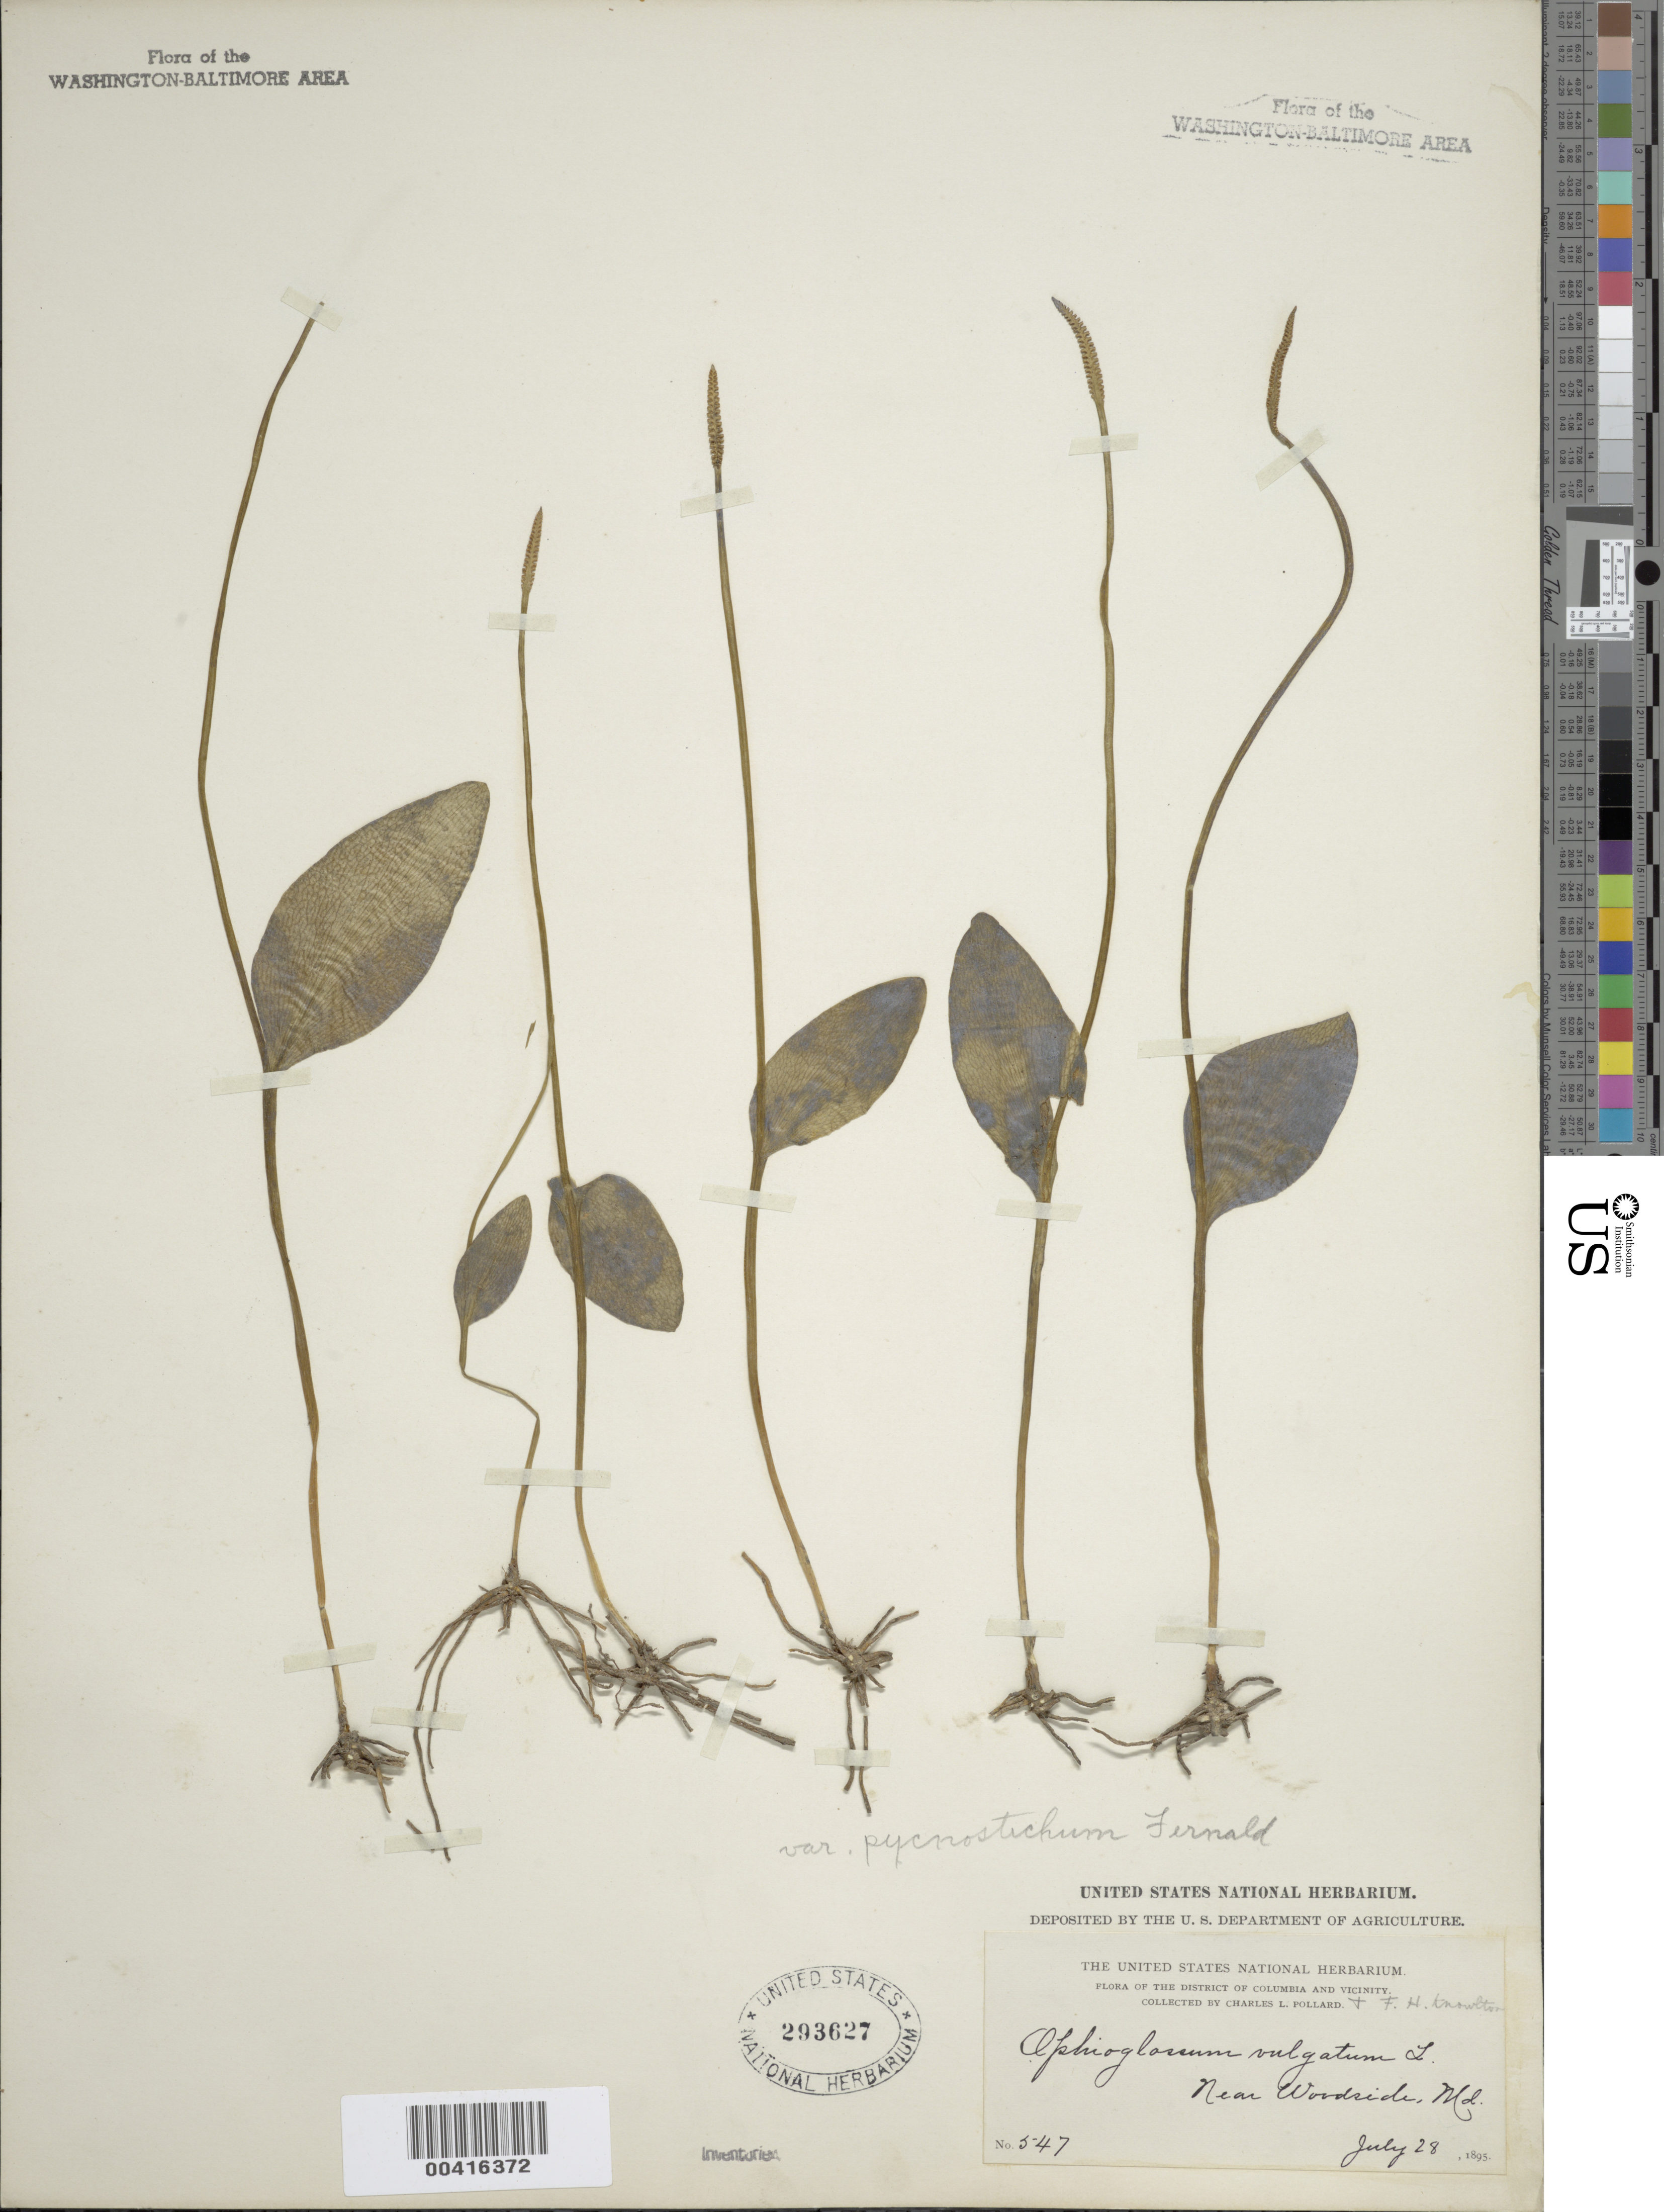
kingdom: Plantae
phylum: Tracheophyta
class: Polypodiopsida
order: Ophioglossales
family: Ophioglossaceae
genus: Ophioglossum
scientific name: Ophioglossum vulgatum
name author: L.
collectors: C. L. Pollard & F. H. Knowlton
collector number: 547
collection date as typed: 28 Jul 1895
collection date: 1895-07-28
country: United States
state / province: Maryland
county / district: Montgomery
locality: Woodside vicinity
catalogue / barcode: US 293627